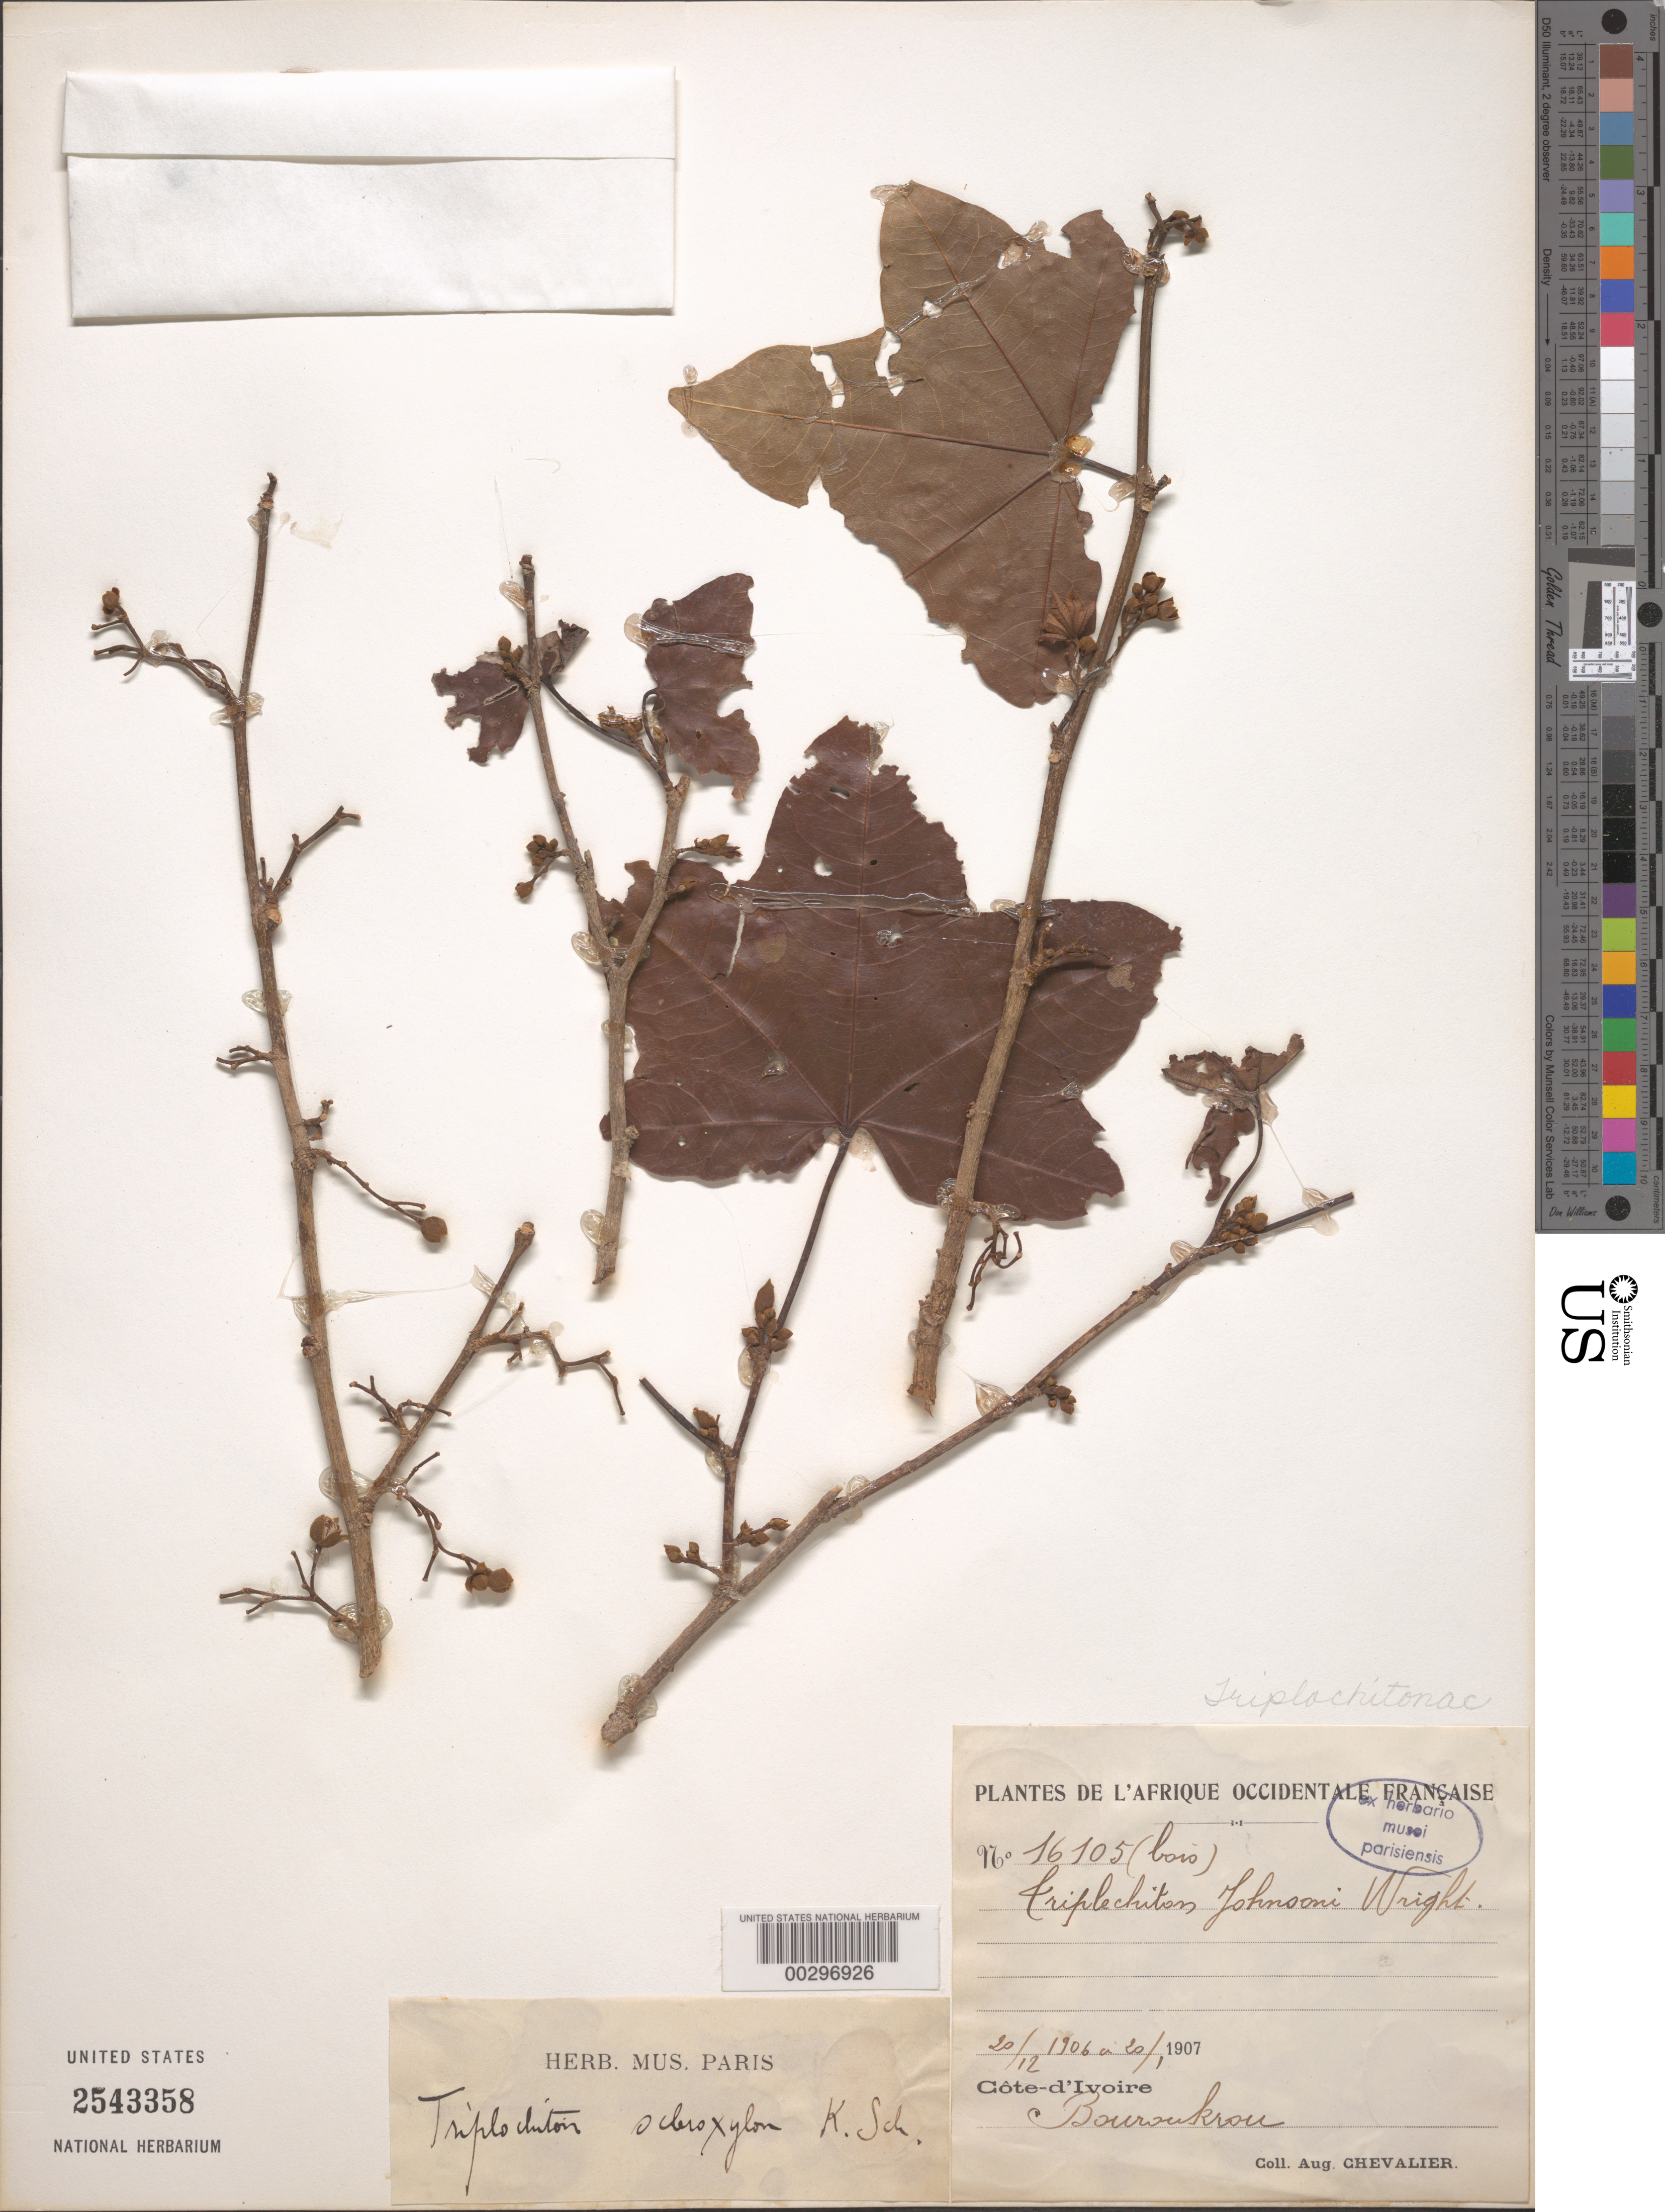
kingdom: Plantae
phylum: Tracheophyta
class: Magnoliopsida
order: Malvales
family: Malvaceae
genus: Triplochiton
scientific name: Triplochiton scleroxylon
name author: K. Schum.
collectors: A. J. Chevalier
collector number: Ex Herb. Paris 16105 (bois)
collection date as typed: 20 Dec 1906 to 20 Jan 1907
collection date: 1906-12-20/1907-01-20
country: Ivory Coast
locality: Bouroukrou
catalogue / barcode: US 2543358